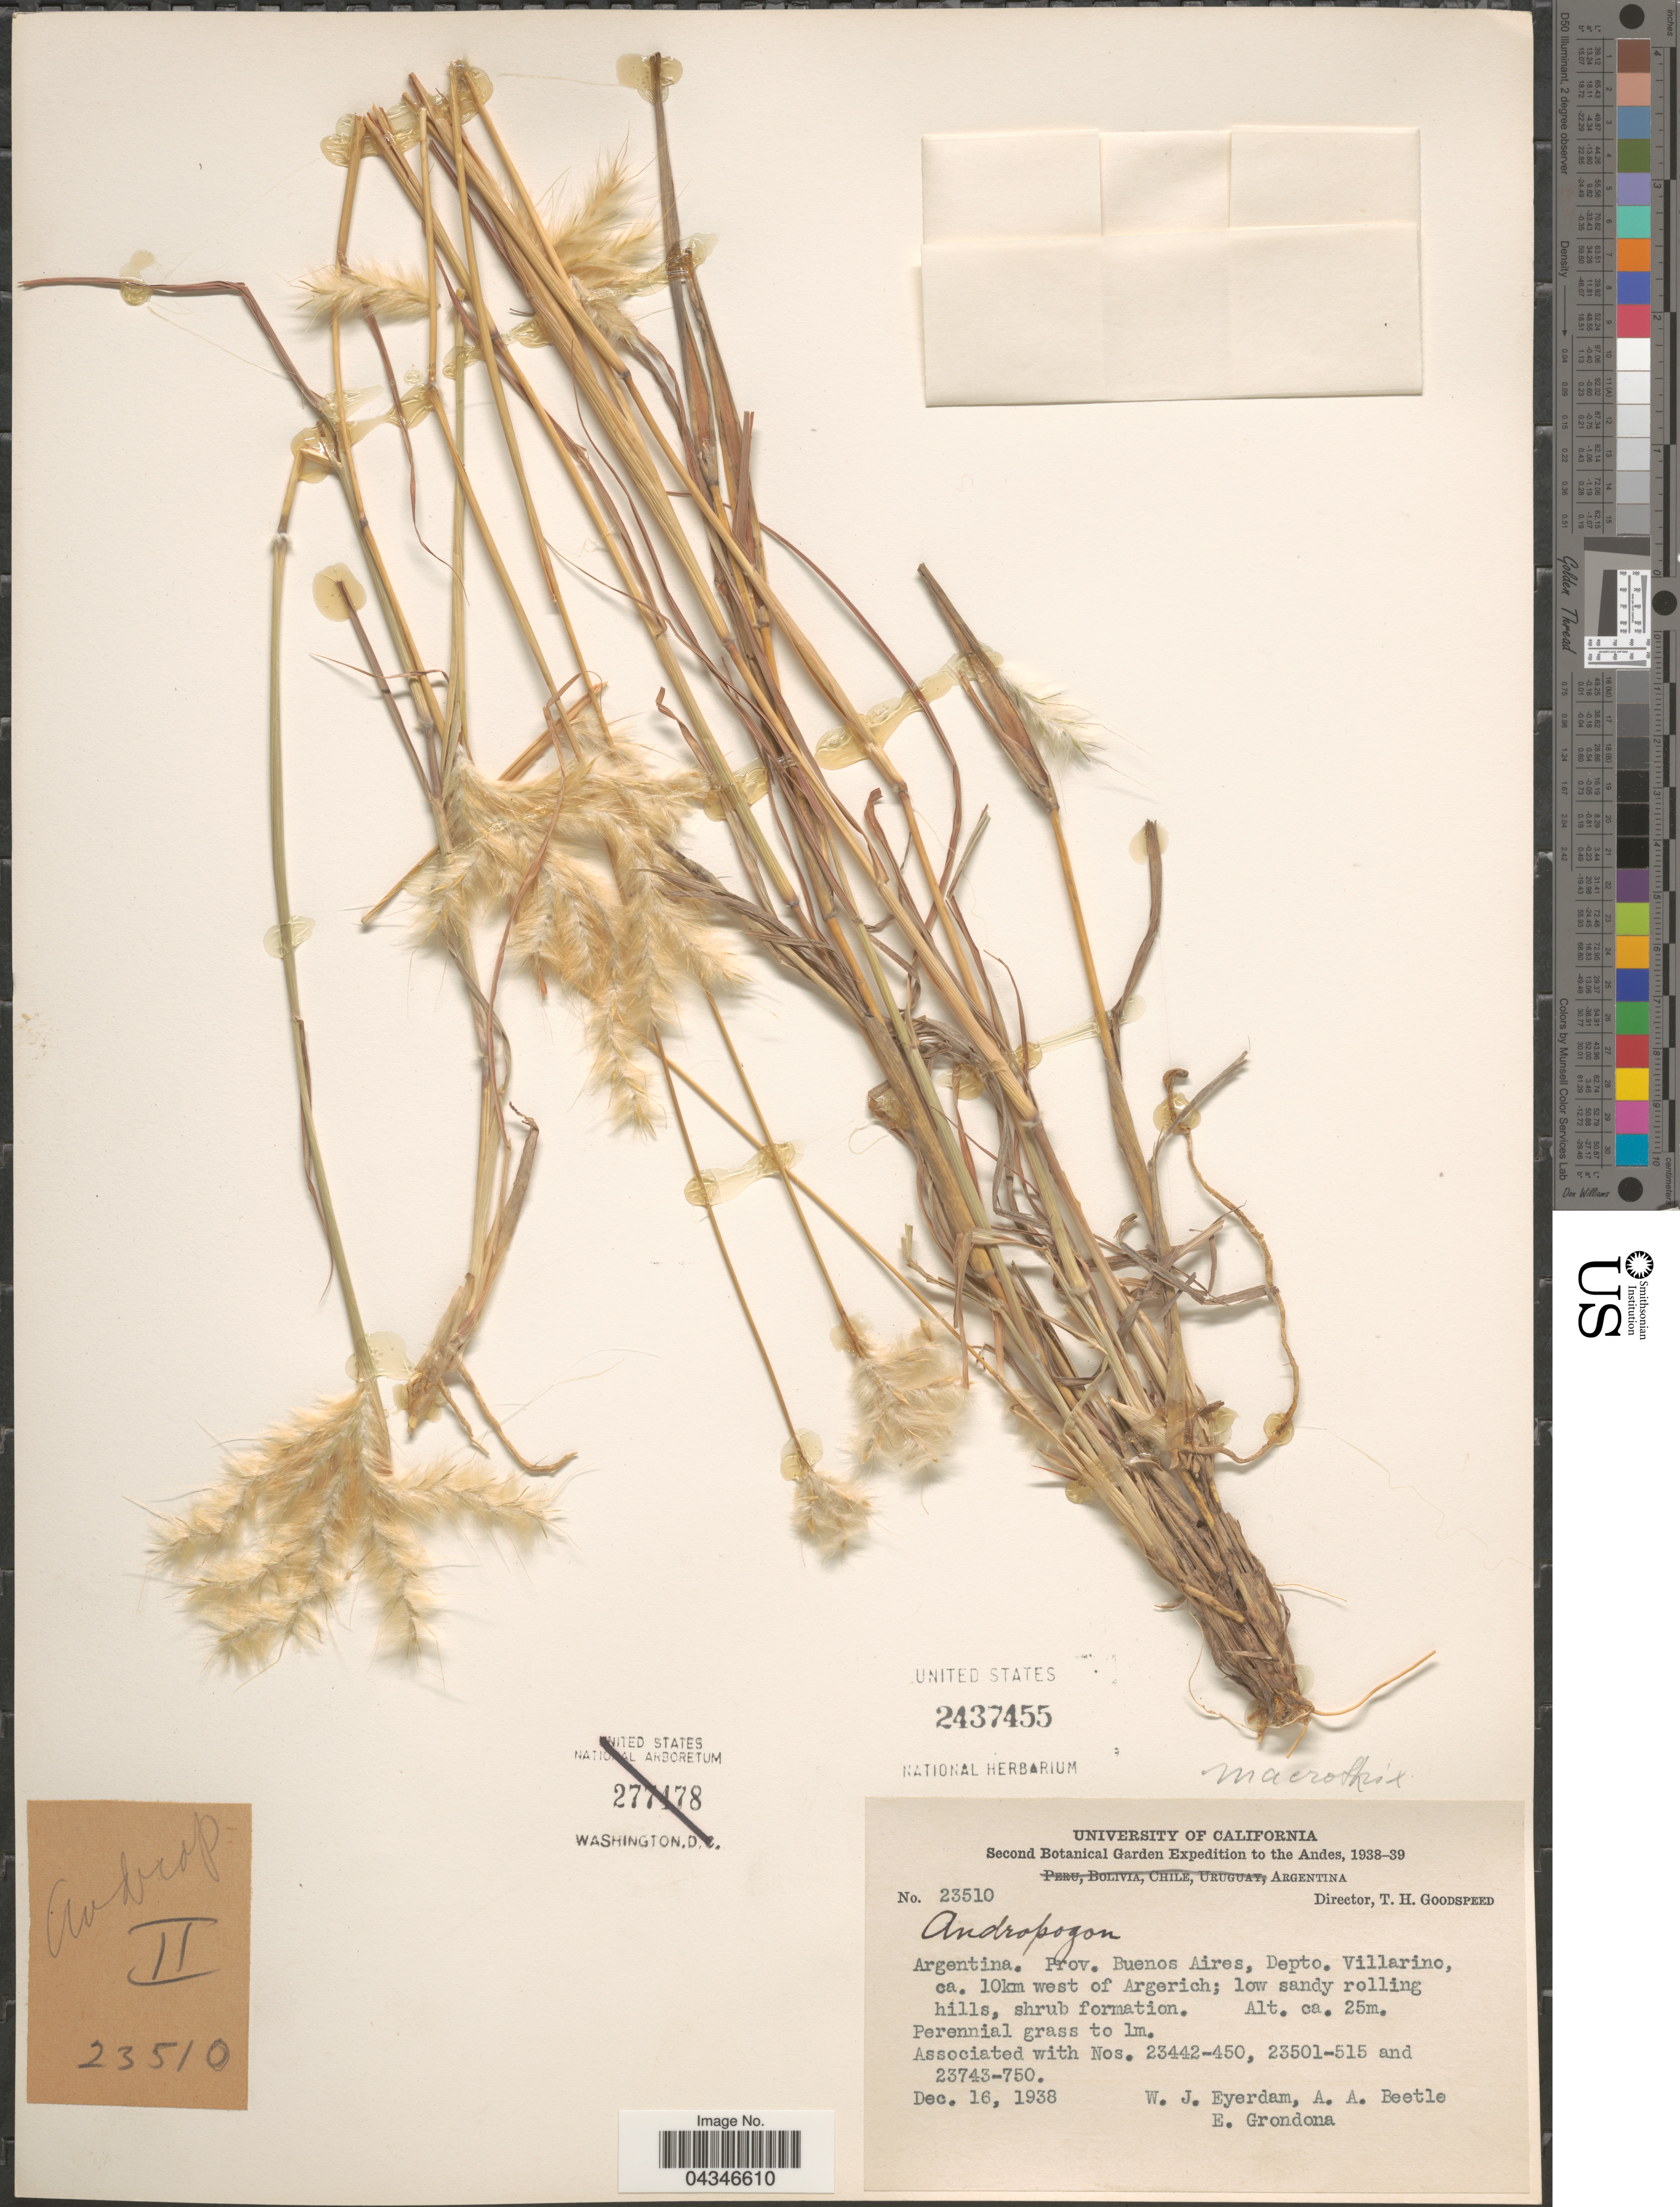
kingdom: Plantae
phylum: Tracheophyta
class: Liliopsida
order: Poales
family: Poaceae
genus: Andropogon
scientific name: Andropogon vetus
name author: Sohns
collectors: W. J. Eyerdam, A. A. Beetle & E. Grondona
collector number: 23510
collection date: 1938-12-16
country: Argentina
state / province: Buenos Aires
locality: Depto. Villarino, ca. 10km west of Argerich.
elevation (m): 25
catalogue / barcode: US 2437455